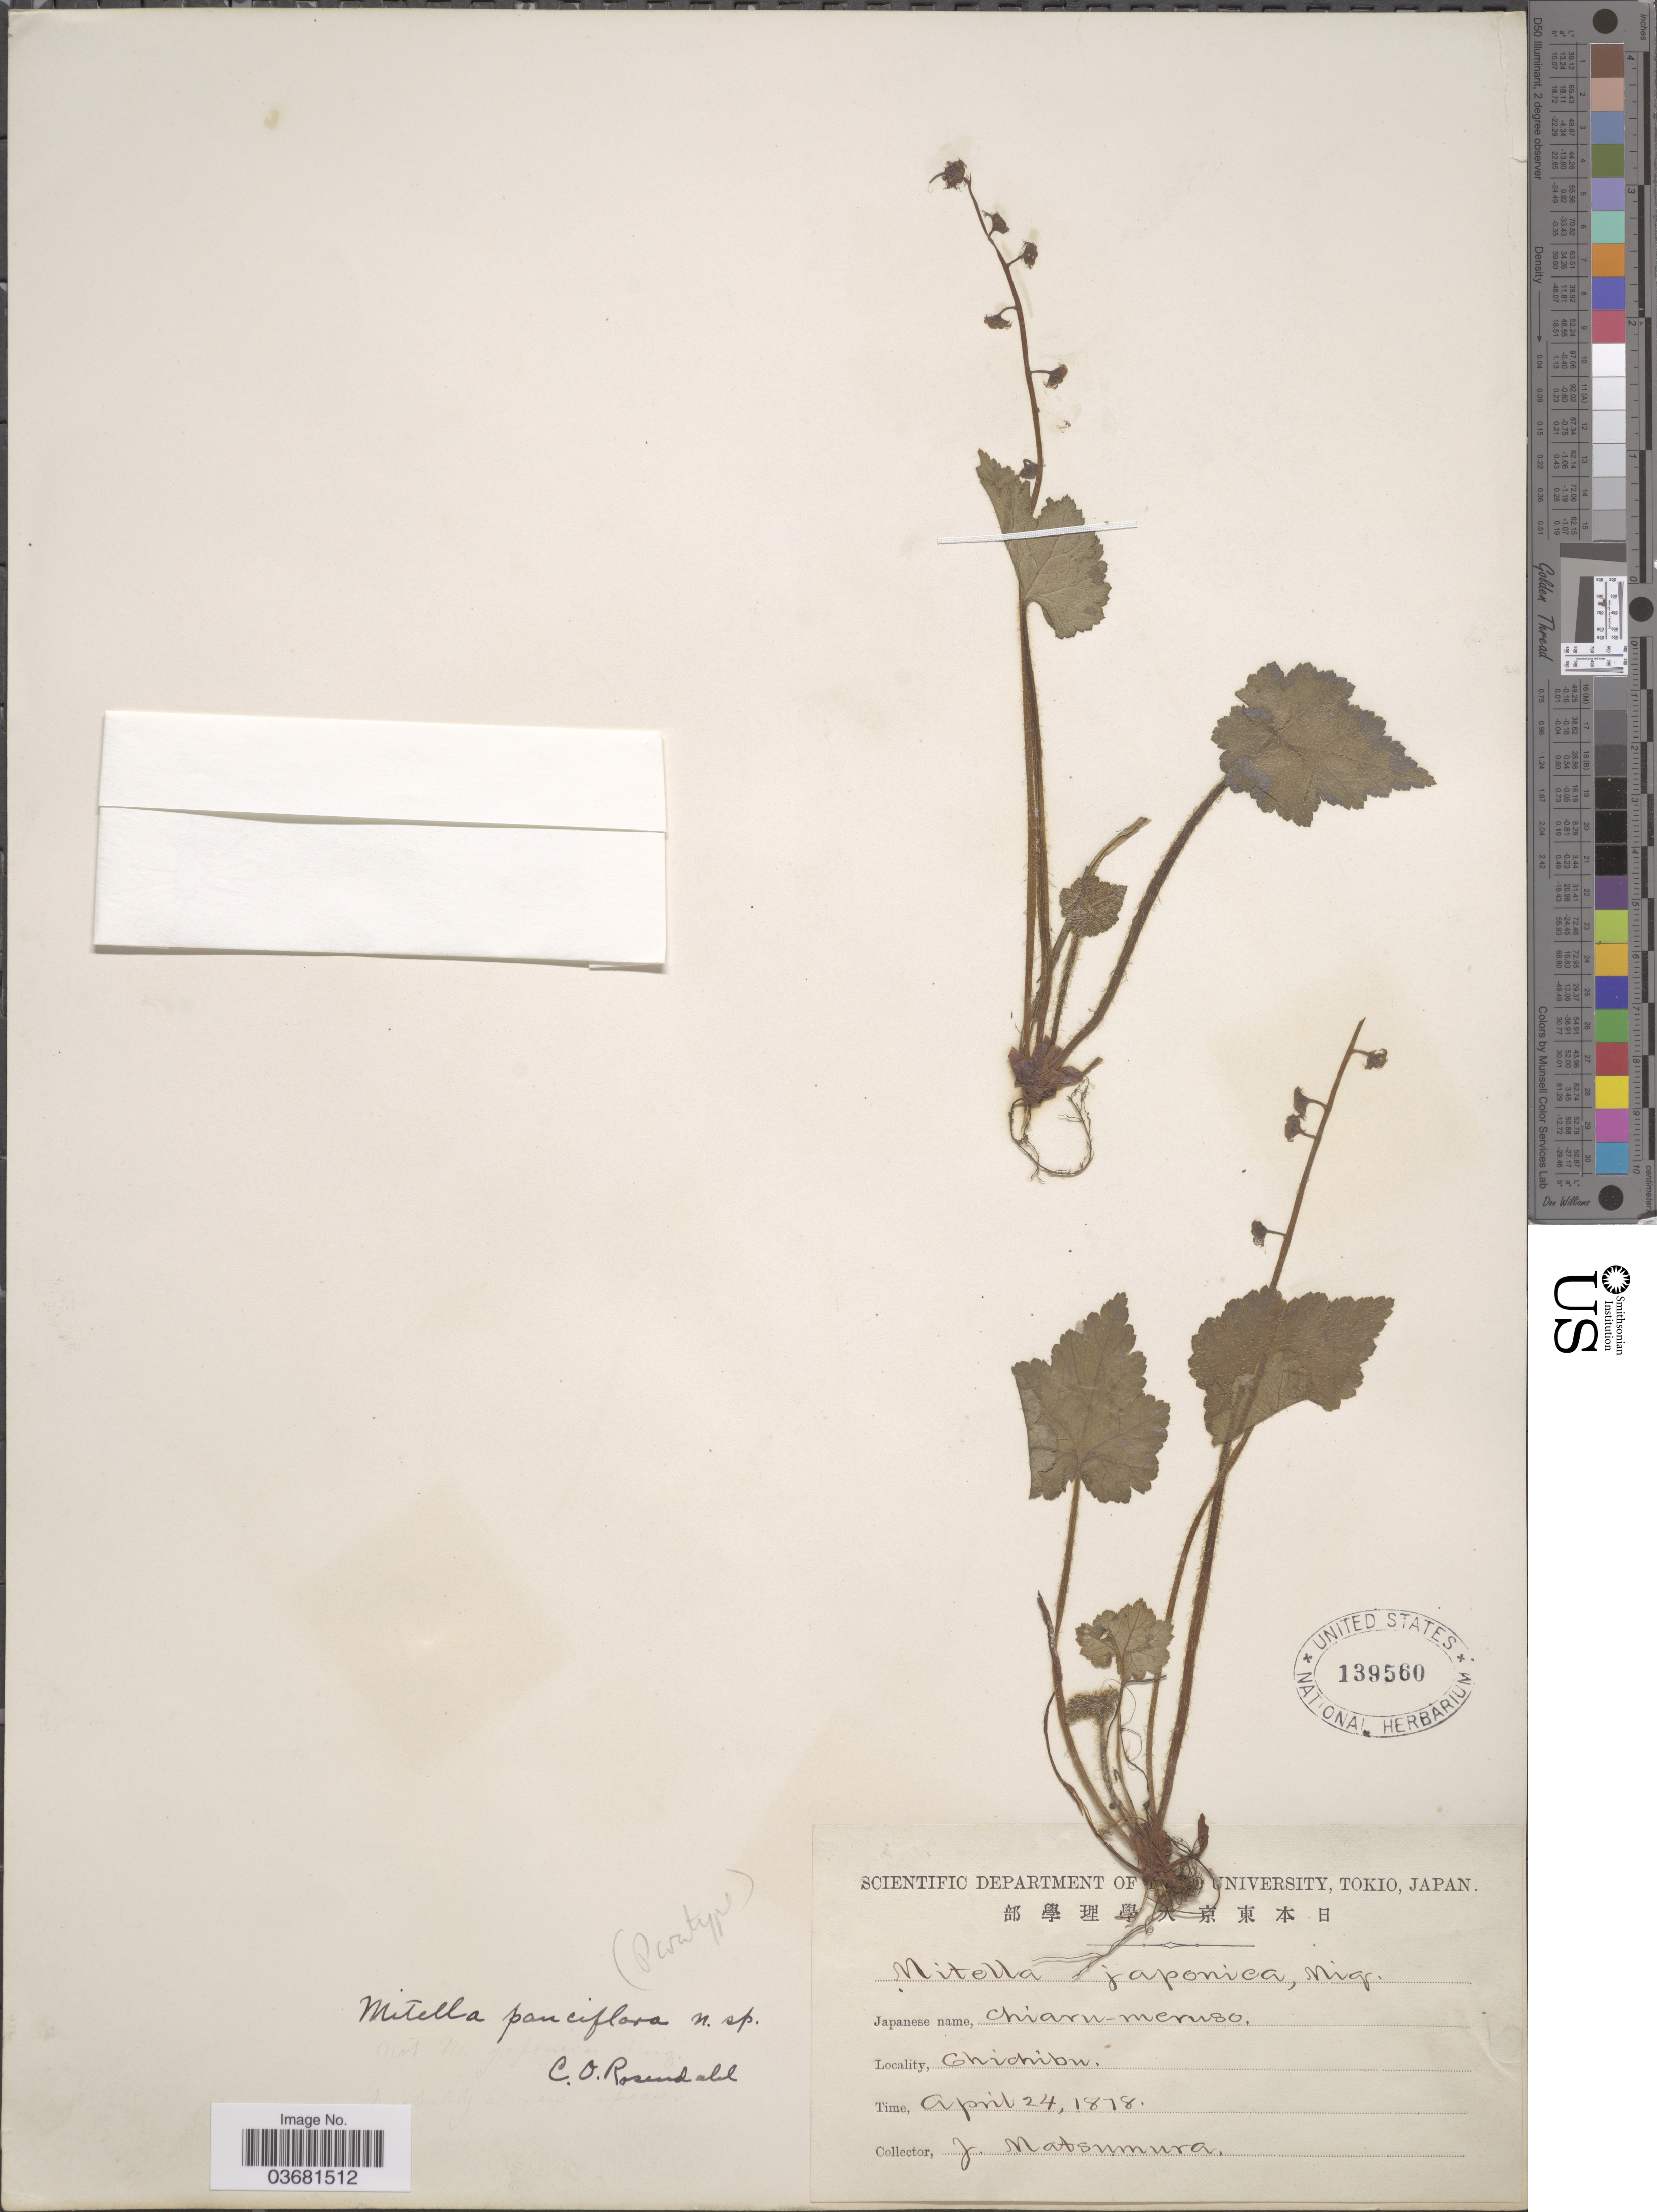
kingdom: Plantae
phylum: Tracheophyta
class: Magnoliopsida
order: Saxifragales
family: Saxifragaceae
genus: Mitella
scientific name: Mitella pauciflora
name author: Rosend.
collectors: J. Matsumura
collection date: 1818-04-24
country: Japan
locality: Chichibu.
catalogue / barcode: US 139560